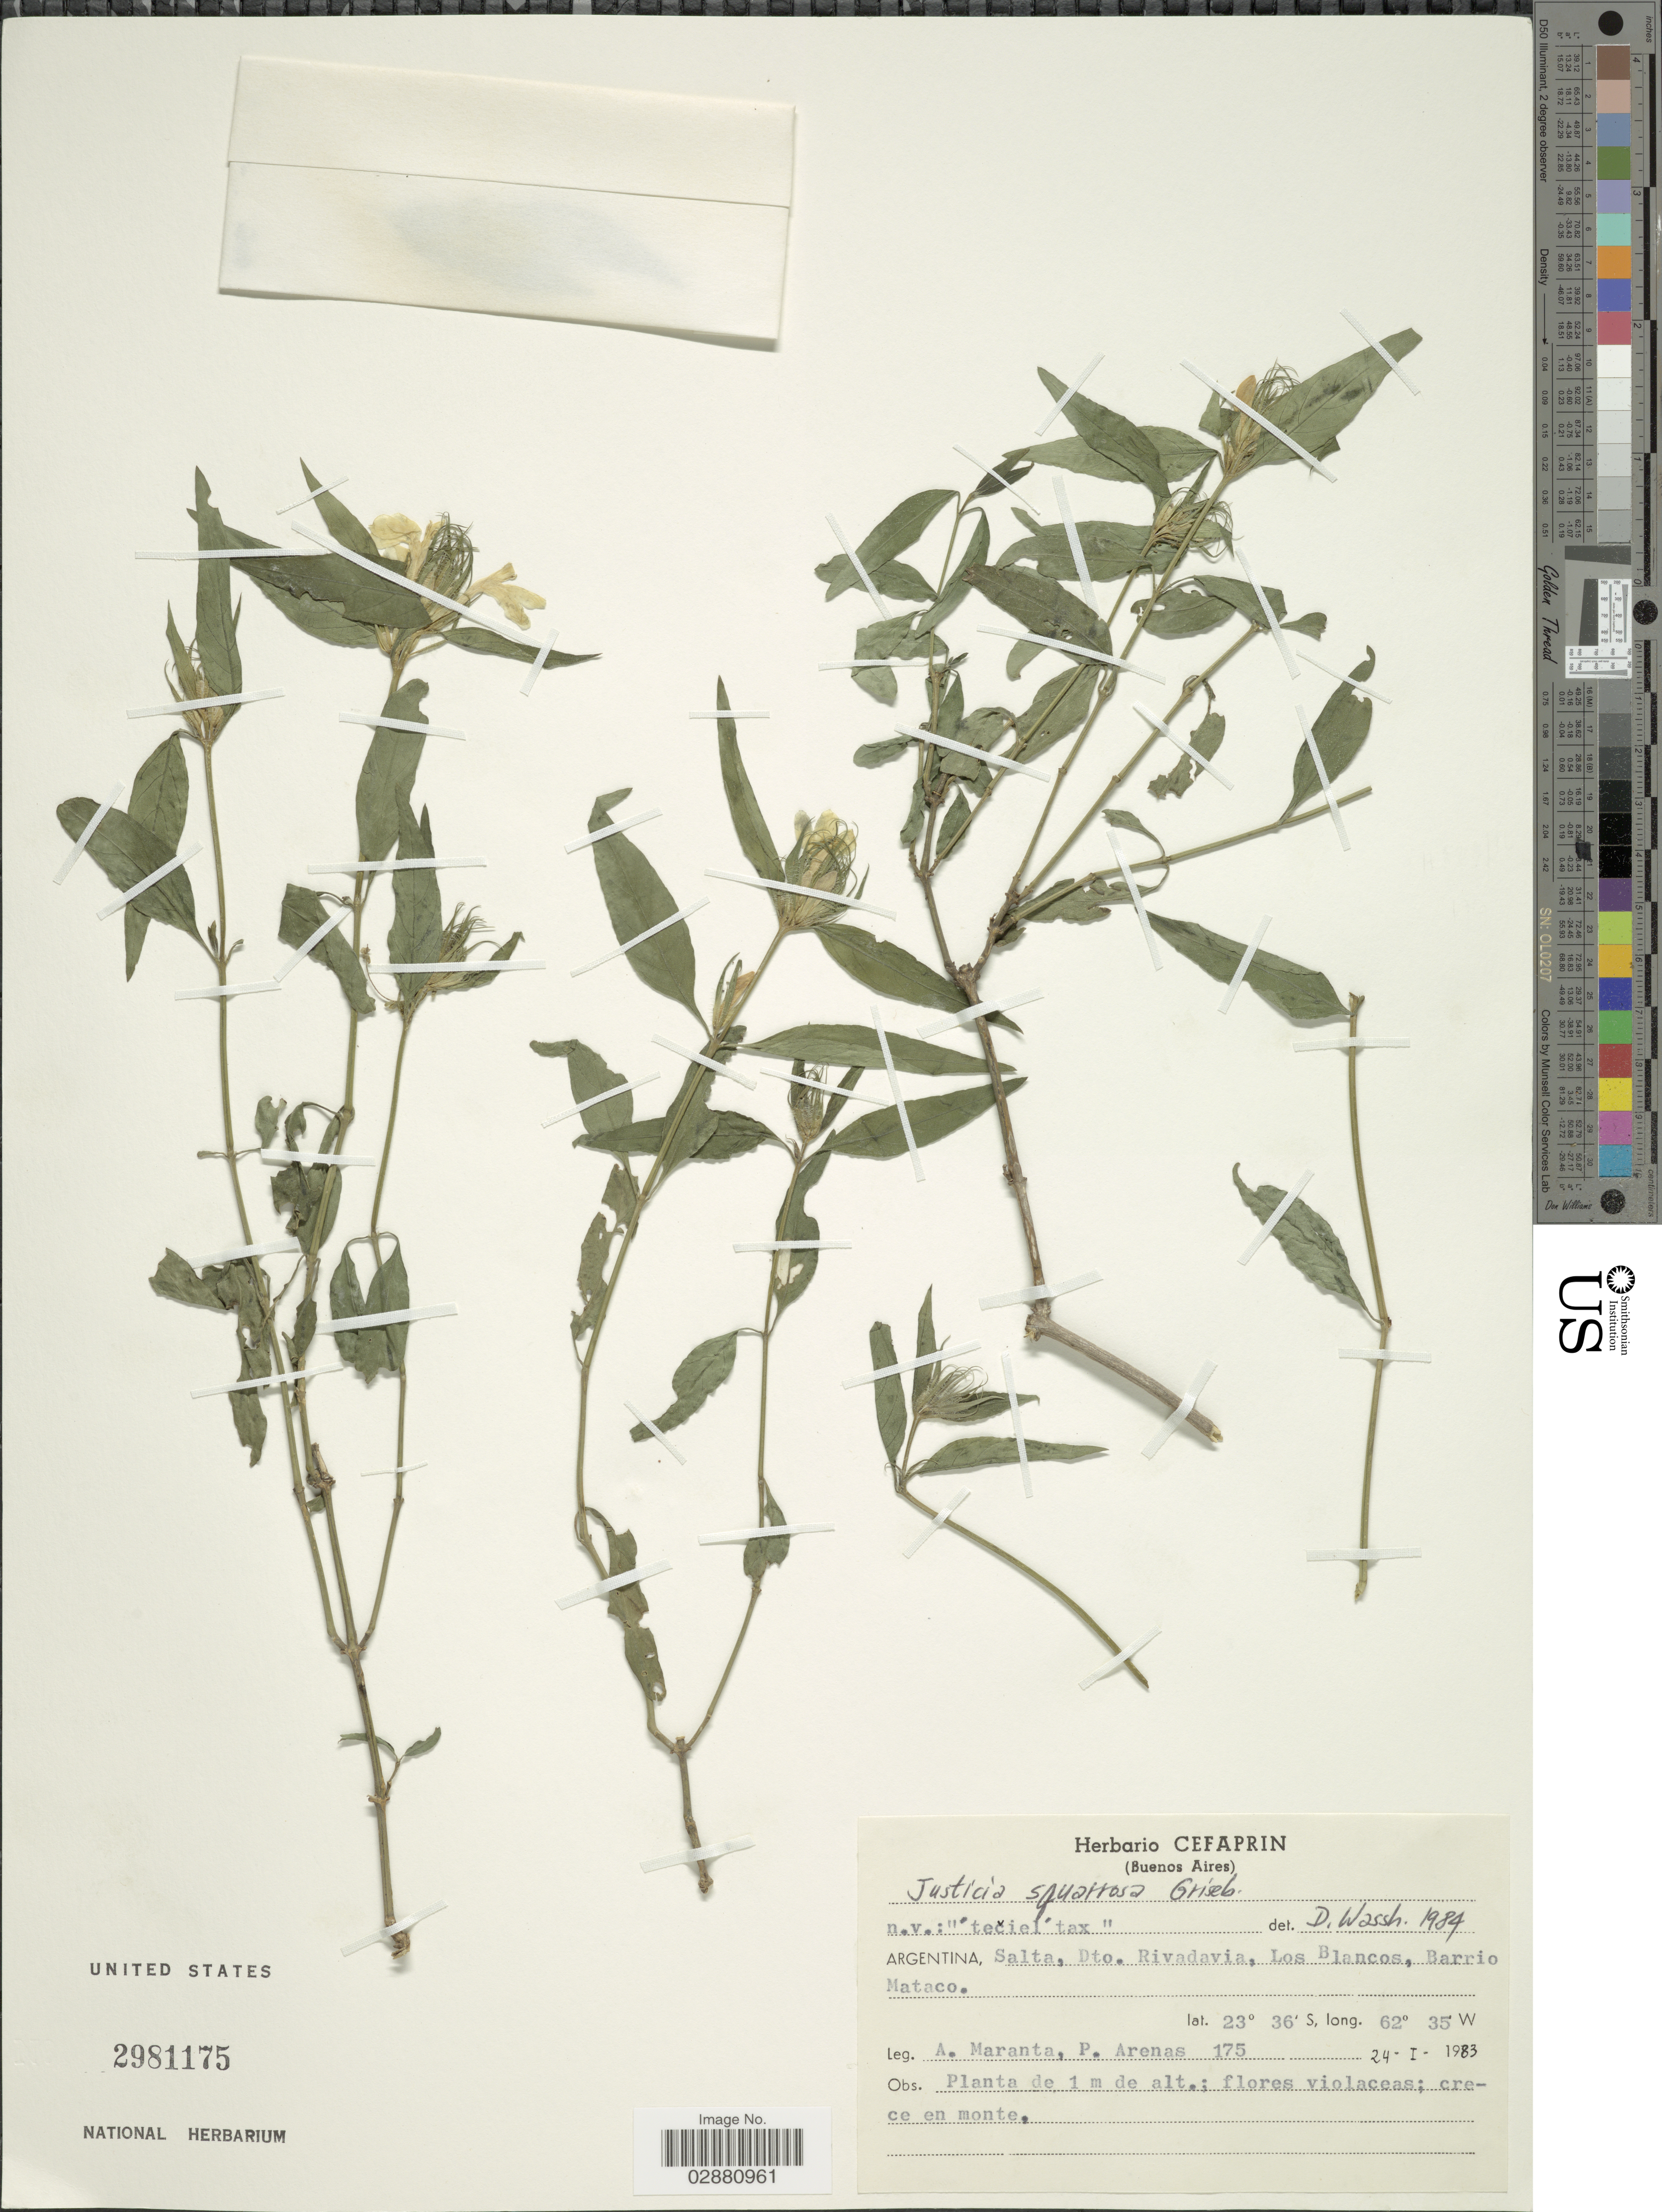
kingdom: Plantae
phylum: Tracheophyta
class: Magnoliopsida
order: Lamiales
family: Acanthaceae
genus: Justicia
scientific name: Justicia squarrosa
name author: Griseb.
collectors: A. Maranta & P. Arenas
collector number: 175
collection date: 1983-01-24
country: Argentina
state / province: Salta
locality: Dto. Rivadavia, Los Blancos, Barrio Mataco.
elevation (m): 1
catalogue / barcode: US 2981175